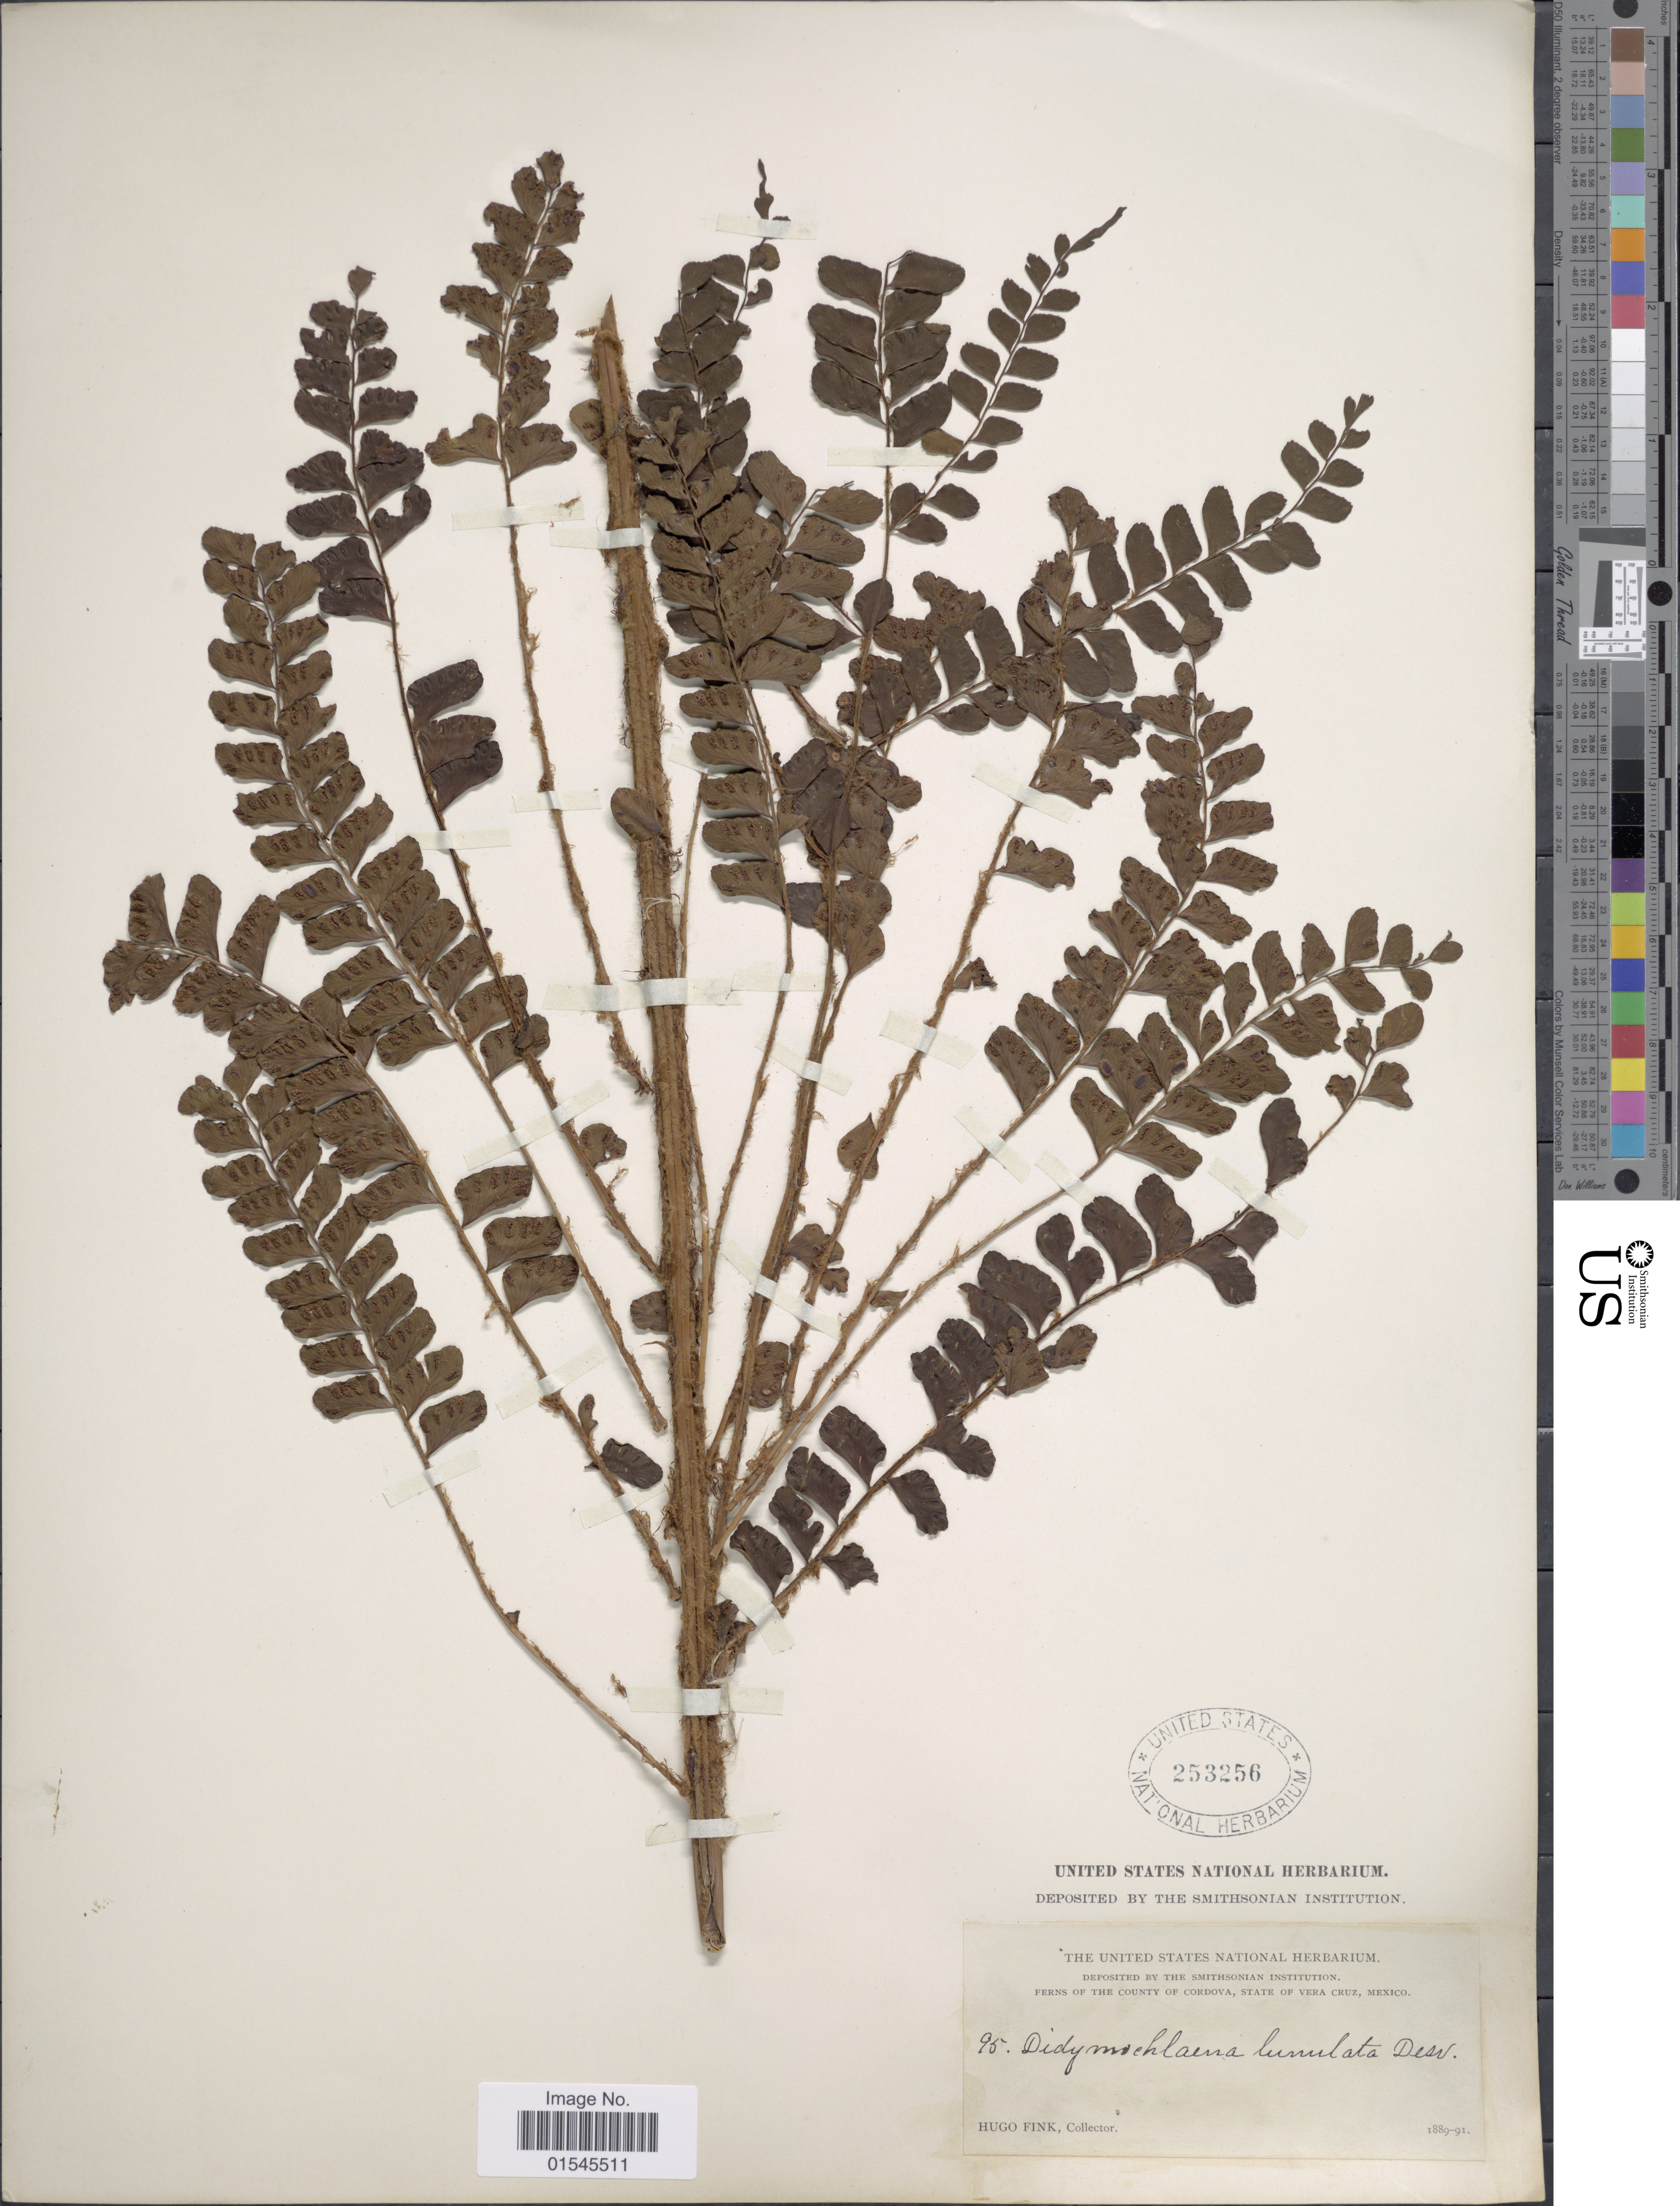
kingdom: Plantae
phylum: Tracheophyta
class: Polypodiopsida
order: Polypodiales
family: Didymochlaenaceae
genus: Didymochlaena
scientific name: Didymochlaena truncatula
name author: (Sw.) J. Sm.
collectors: H. Fink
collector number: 95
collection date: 1889/1891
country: Mexico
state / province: Veracruz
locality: The County of Cordova, State of Vera Cruz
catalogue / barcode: US 253256